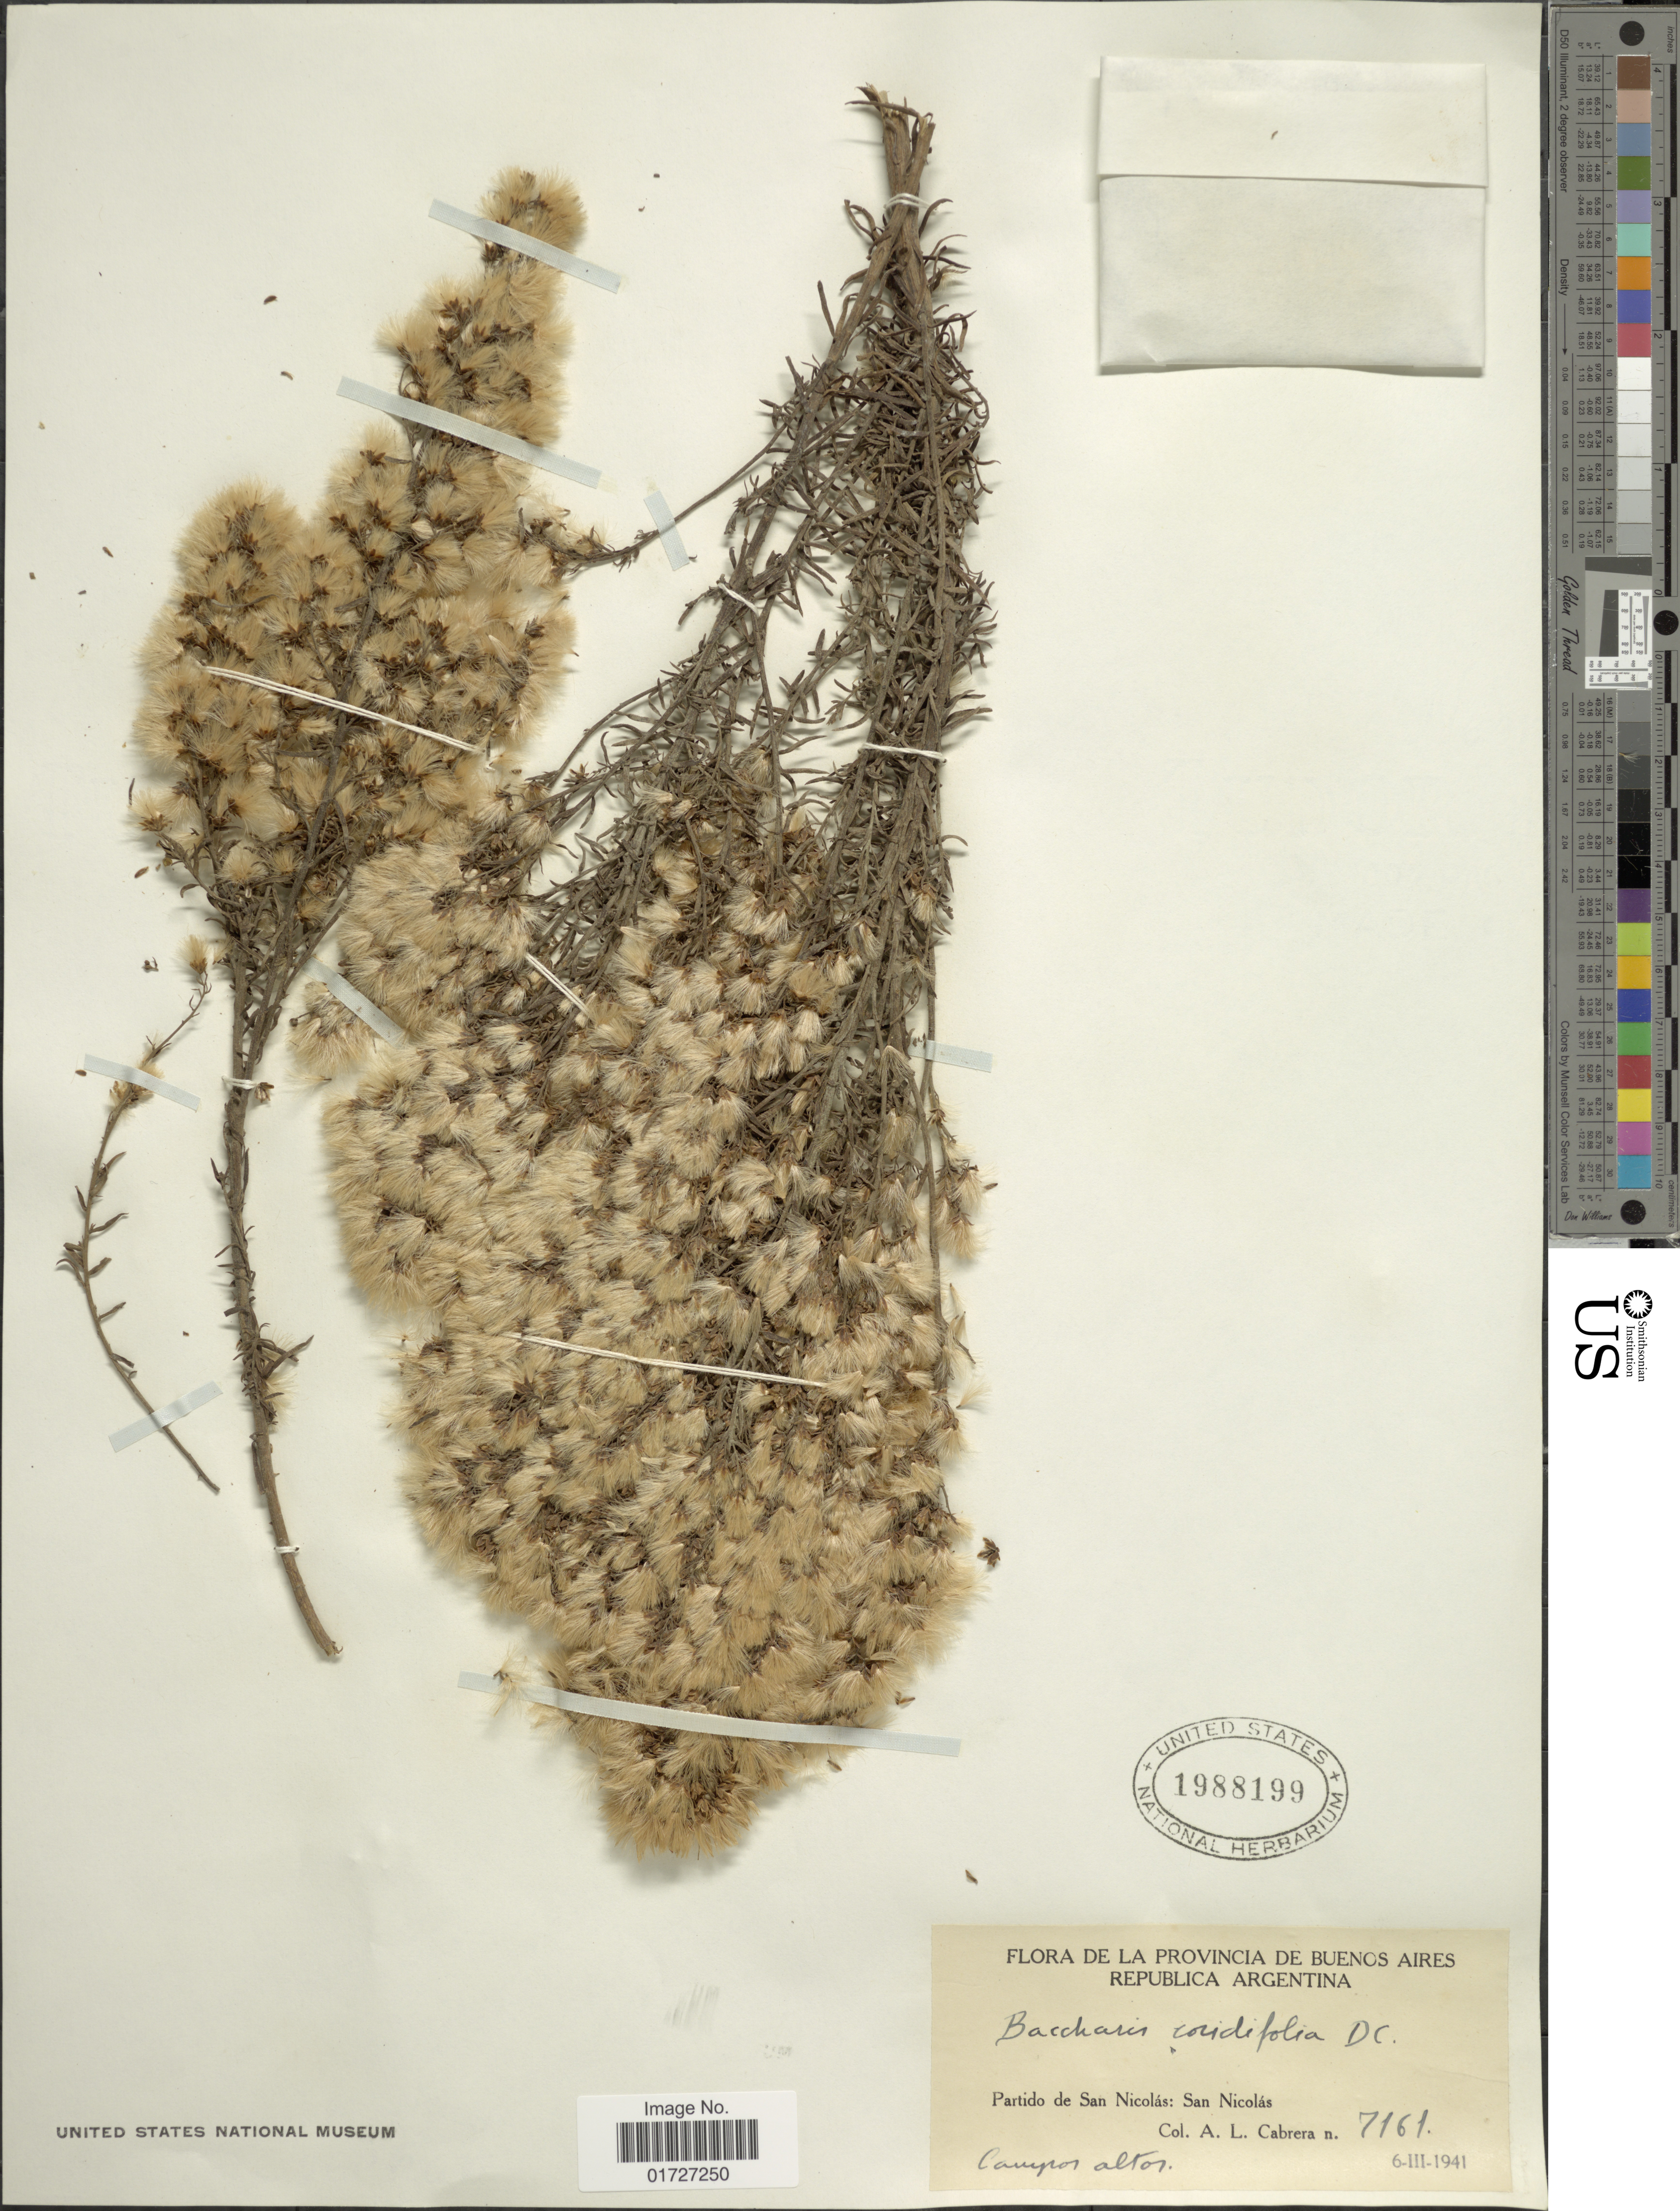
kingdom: Plantae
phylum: Tracheophyta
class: Magnoliopsida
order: Asterales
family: Asteraceae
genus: Baccharis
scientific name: Baccharis coridifolia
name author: DC.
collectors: A. L. Cabrera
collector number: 7161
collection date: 1941-03-06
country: Argentina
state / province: Buenos Aires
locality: Republica Argentina, Partido de San Nicolas, San Nicolas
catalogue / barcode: US 1988199